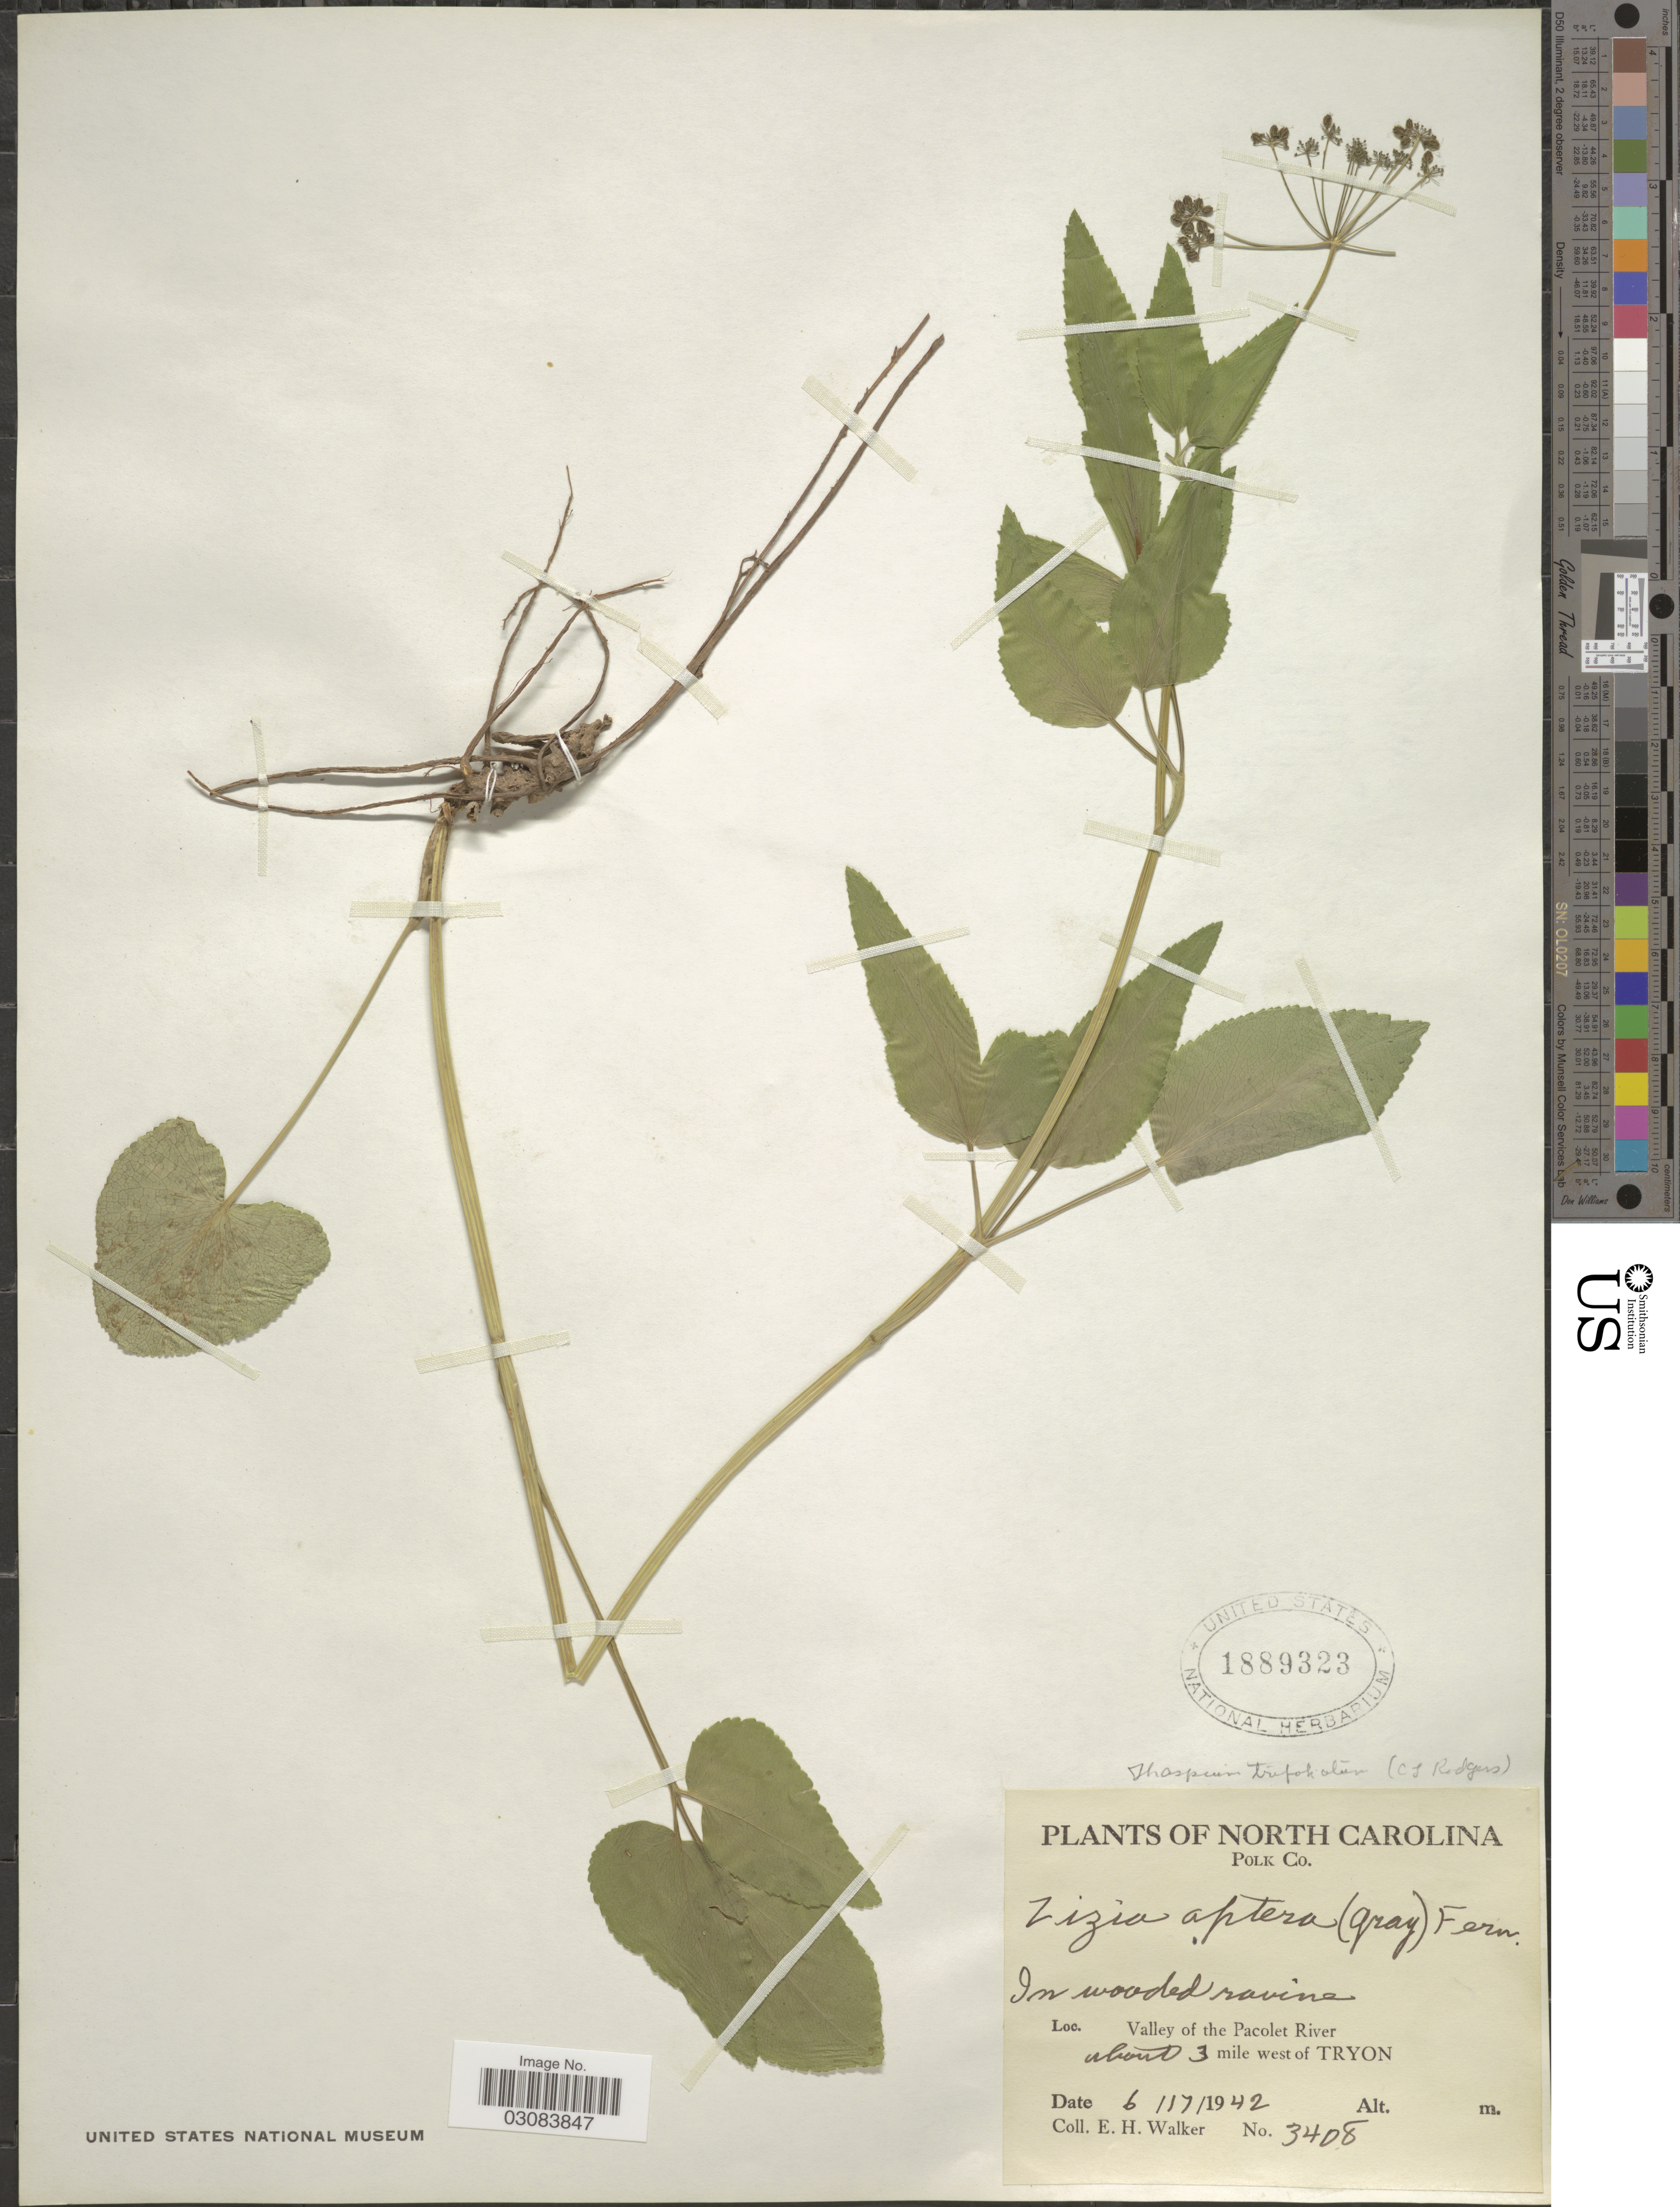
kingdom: Plantae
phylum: Tracheophyta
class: Magnoliopsida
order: Apiales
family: Apiaceae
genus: Zizia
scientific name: Zizia aptera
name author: (A. Gray) Fernald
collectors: E. H. Walker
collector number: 3408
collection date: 1942-06-17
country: United States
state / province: North Carolina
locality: Polk Co. In wooded ravine. Valley of the Pacolet River about 3 miles west of Tryon.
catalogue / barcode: US 1889323